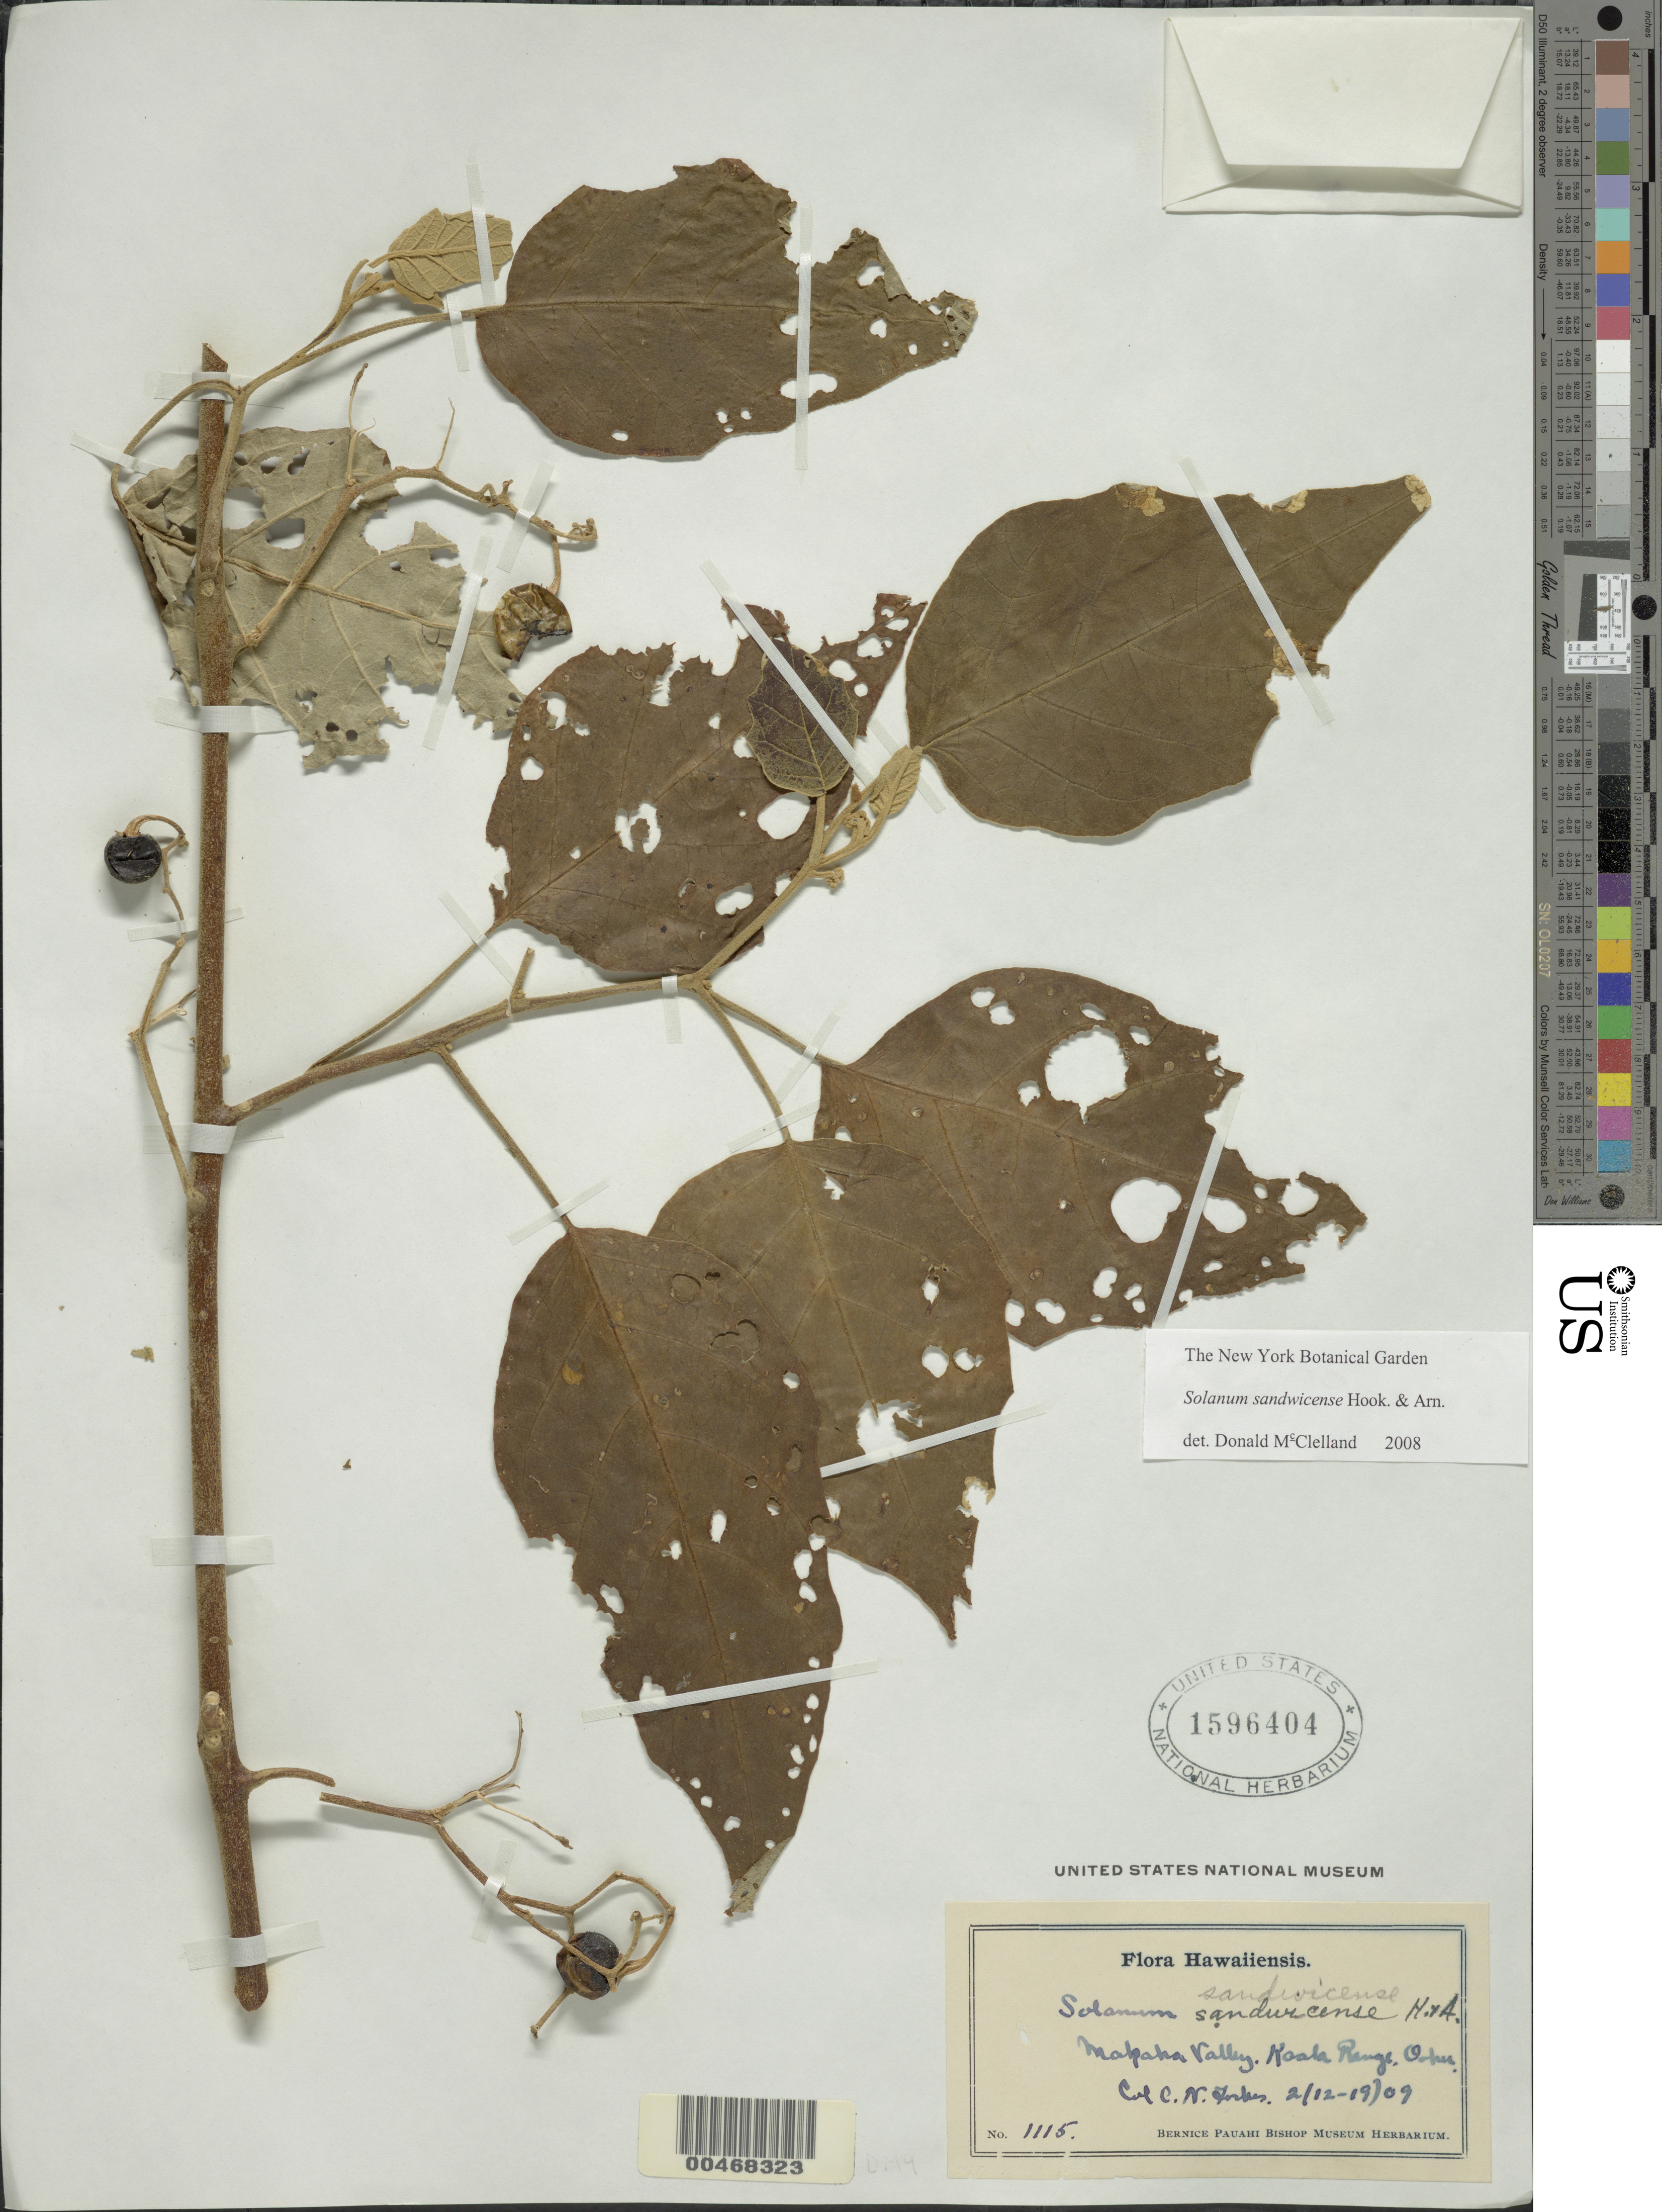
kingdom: Plantae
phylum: Tracheophyta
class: Magnoliopsida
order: Solanales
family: Solanaceae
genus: Solanum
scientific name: Solanum sandwicense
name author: Hook. & Arn.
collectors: C. N. Forbes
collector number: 1115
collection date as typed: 12 Feb 1909 to 19 Feb 1909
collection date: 1909-02-12/1909-02-19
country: United States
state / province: Hawaii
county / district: Honolulu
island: Oahu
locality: Waianae Mts., Makaha Valley, Kaala Range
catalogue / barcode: US 1596404